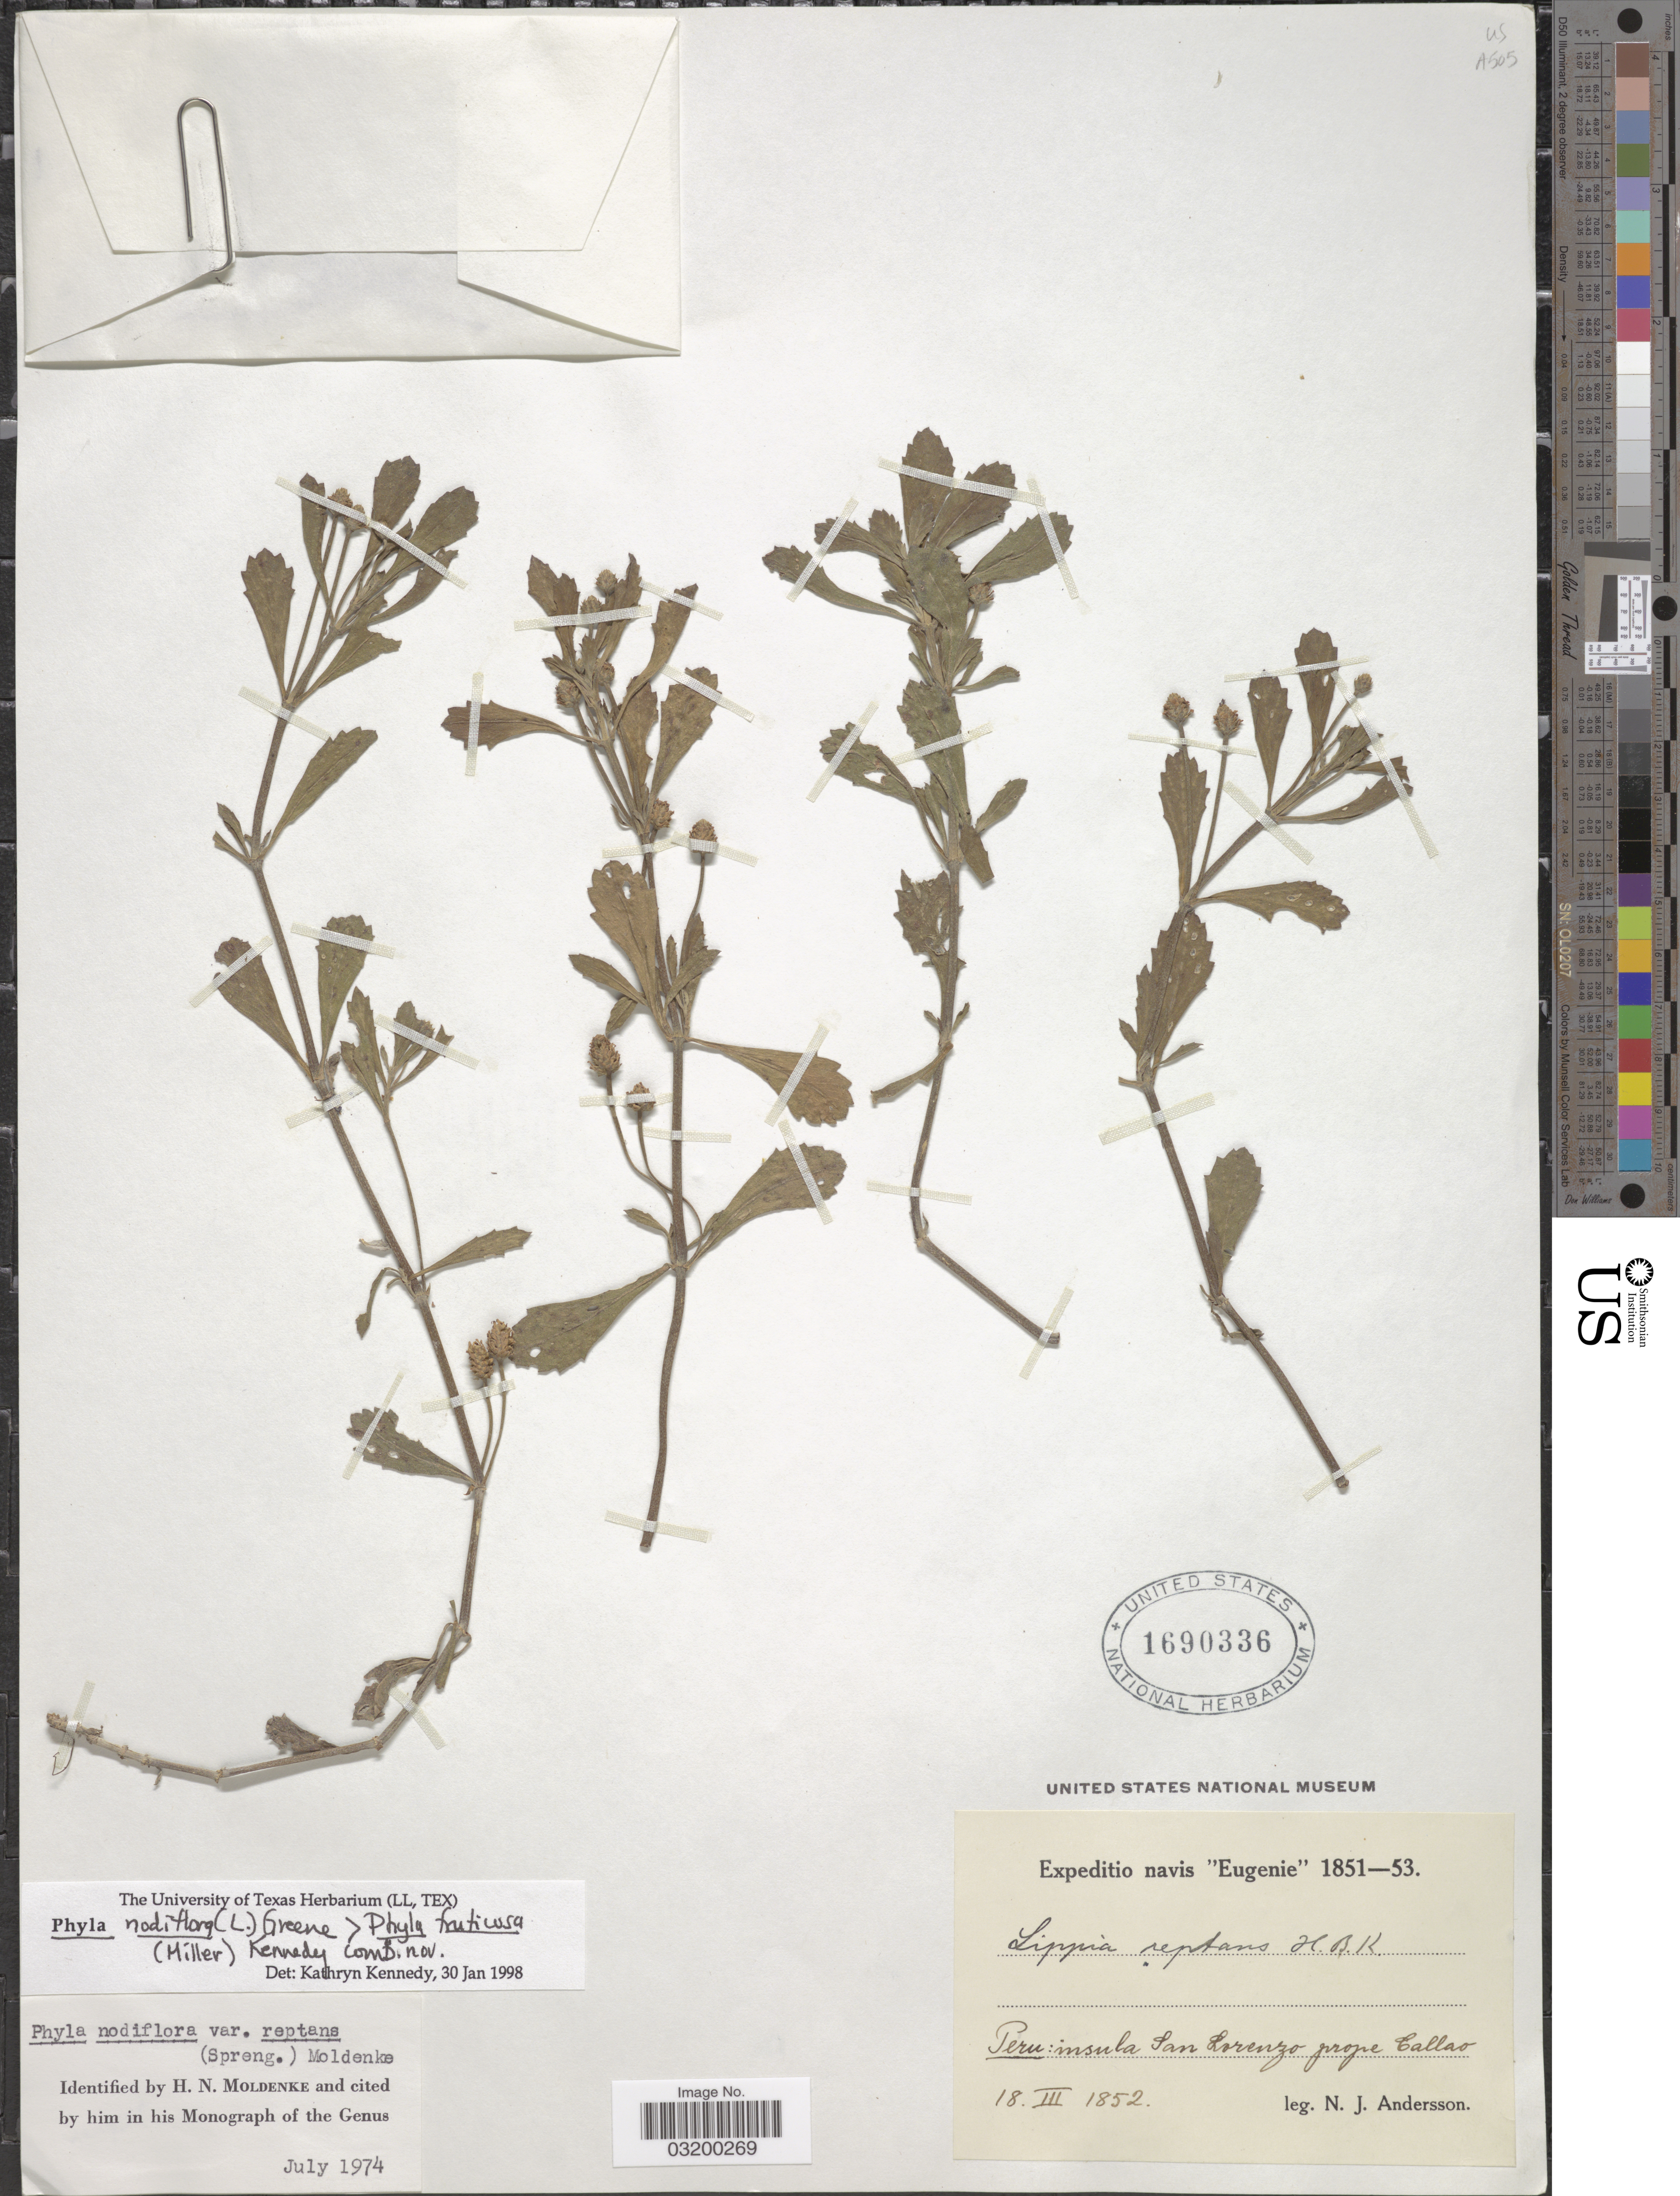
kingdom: Plantae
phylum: Tracheophyta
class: Magnoliopsida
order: Lamiales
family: Verbenaceae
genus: Phyla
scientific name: Phyla nodiflora var. nodiflora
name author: (L.) Greene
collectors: N. J. Anderson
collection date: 1852-03-18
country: Peru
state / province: Callao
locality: Insula San Lorenzo prope Callao.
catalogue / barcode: US 1690336